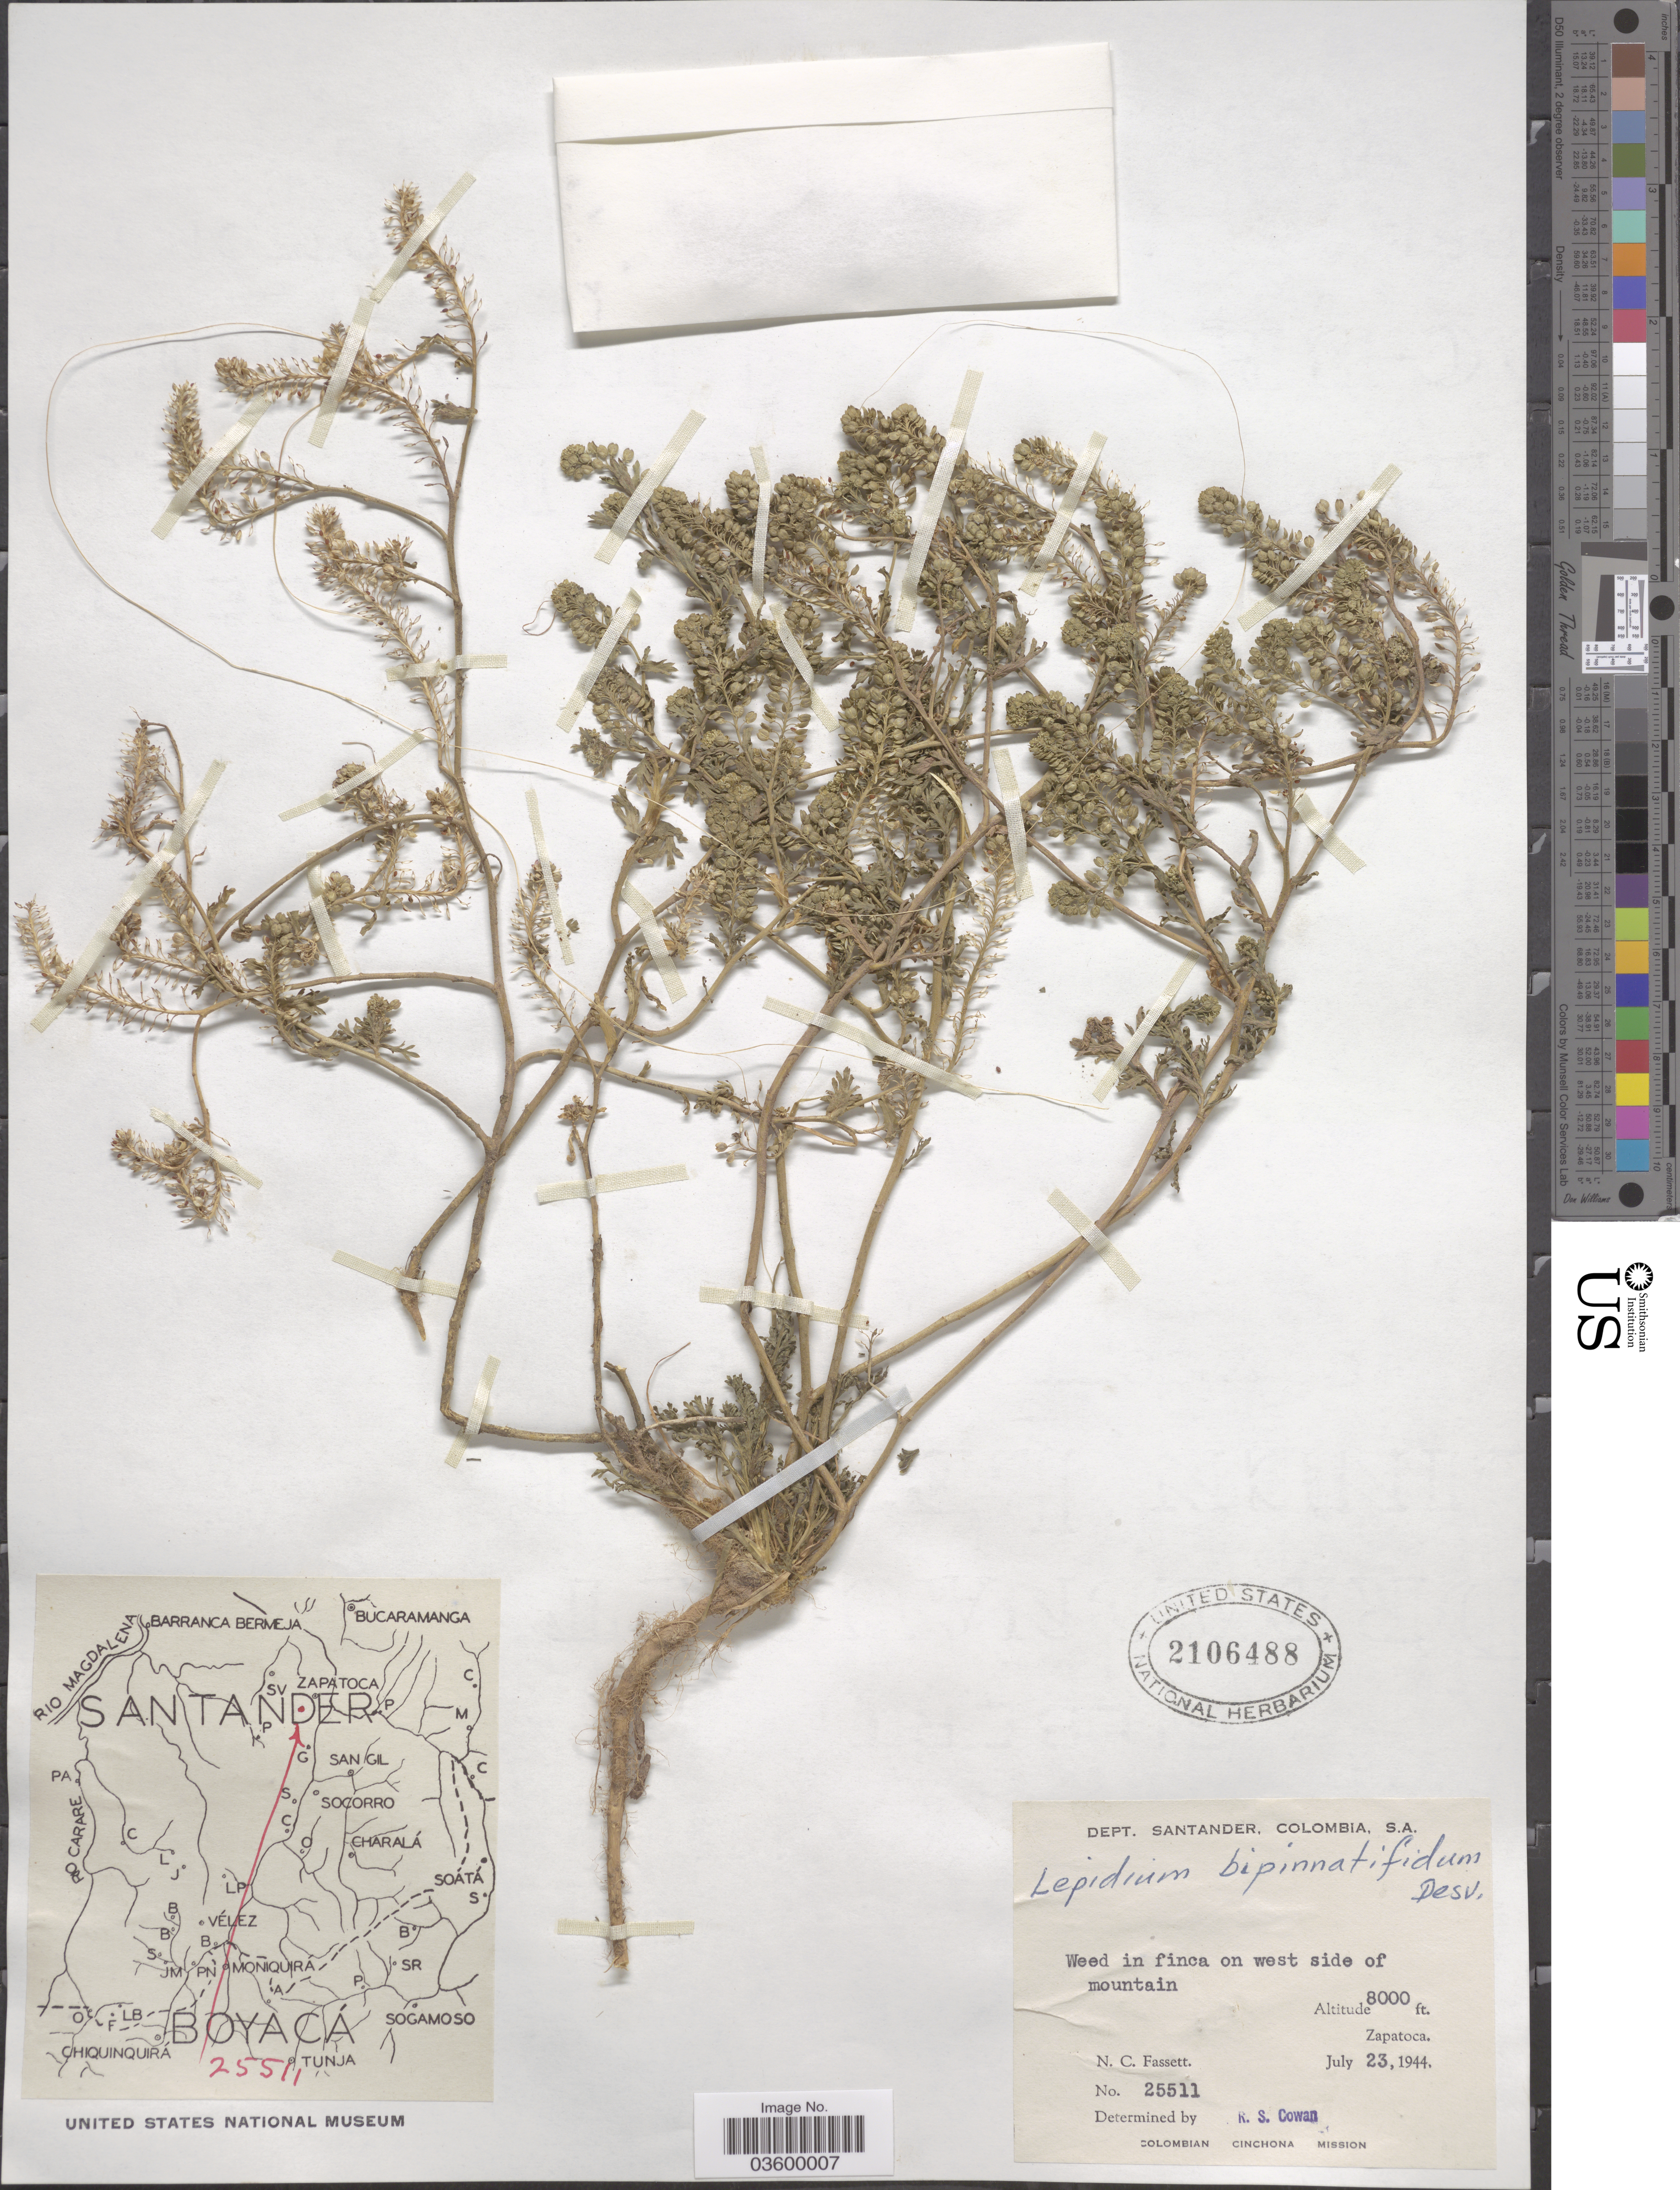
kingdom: Plantae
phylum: Tracheophyta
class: Magnoliopsida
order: Brassicales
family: Brassicaceae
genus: Lepidium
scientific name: Lepidium bipinnatifidum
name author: Desv.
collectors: N. C. Fassett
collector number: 25511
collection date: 1944-07-23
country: Colombia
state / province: Santander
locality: Dept. Santander. West side of mountain. Zapatoca.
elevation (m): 2438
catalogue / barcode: US 2106488